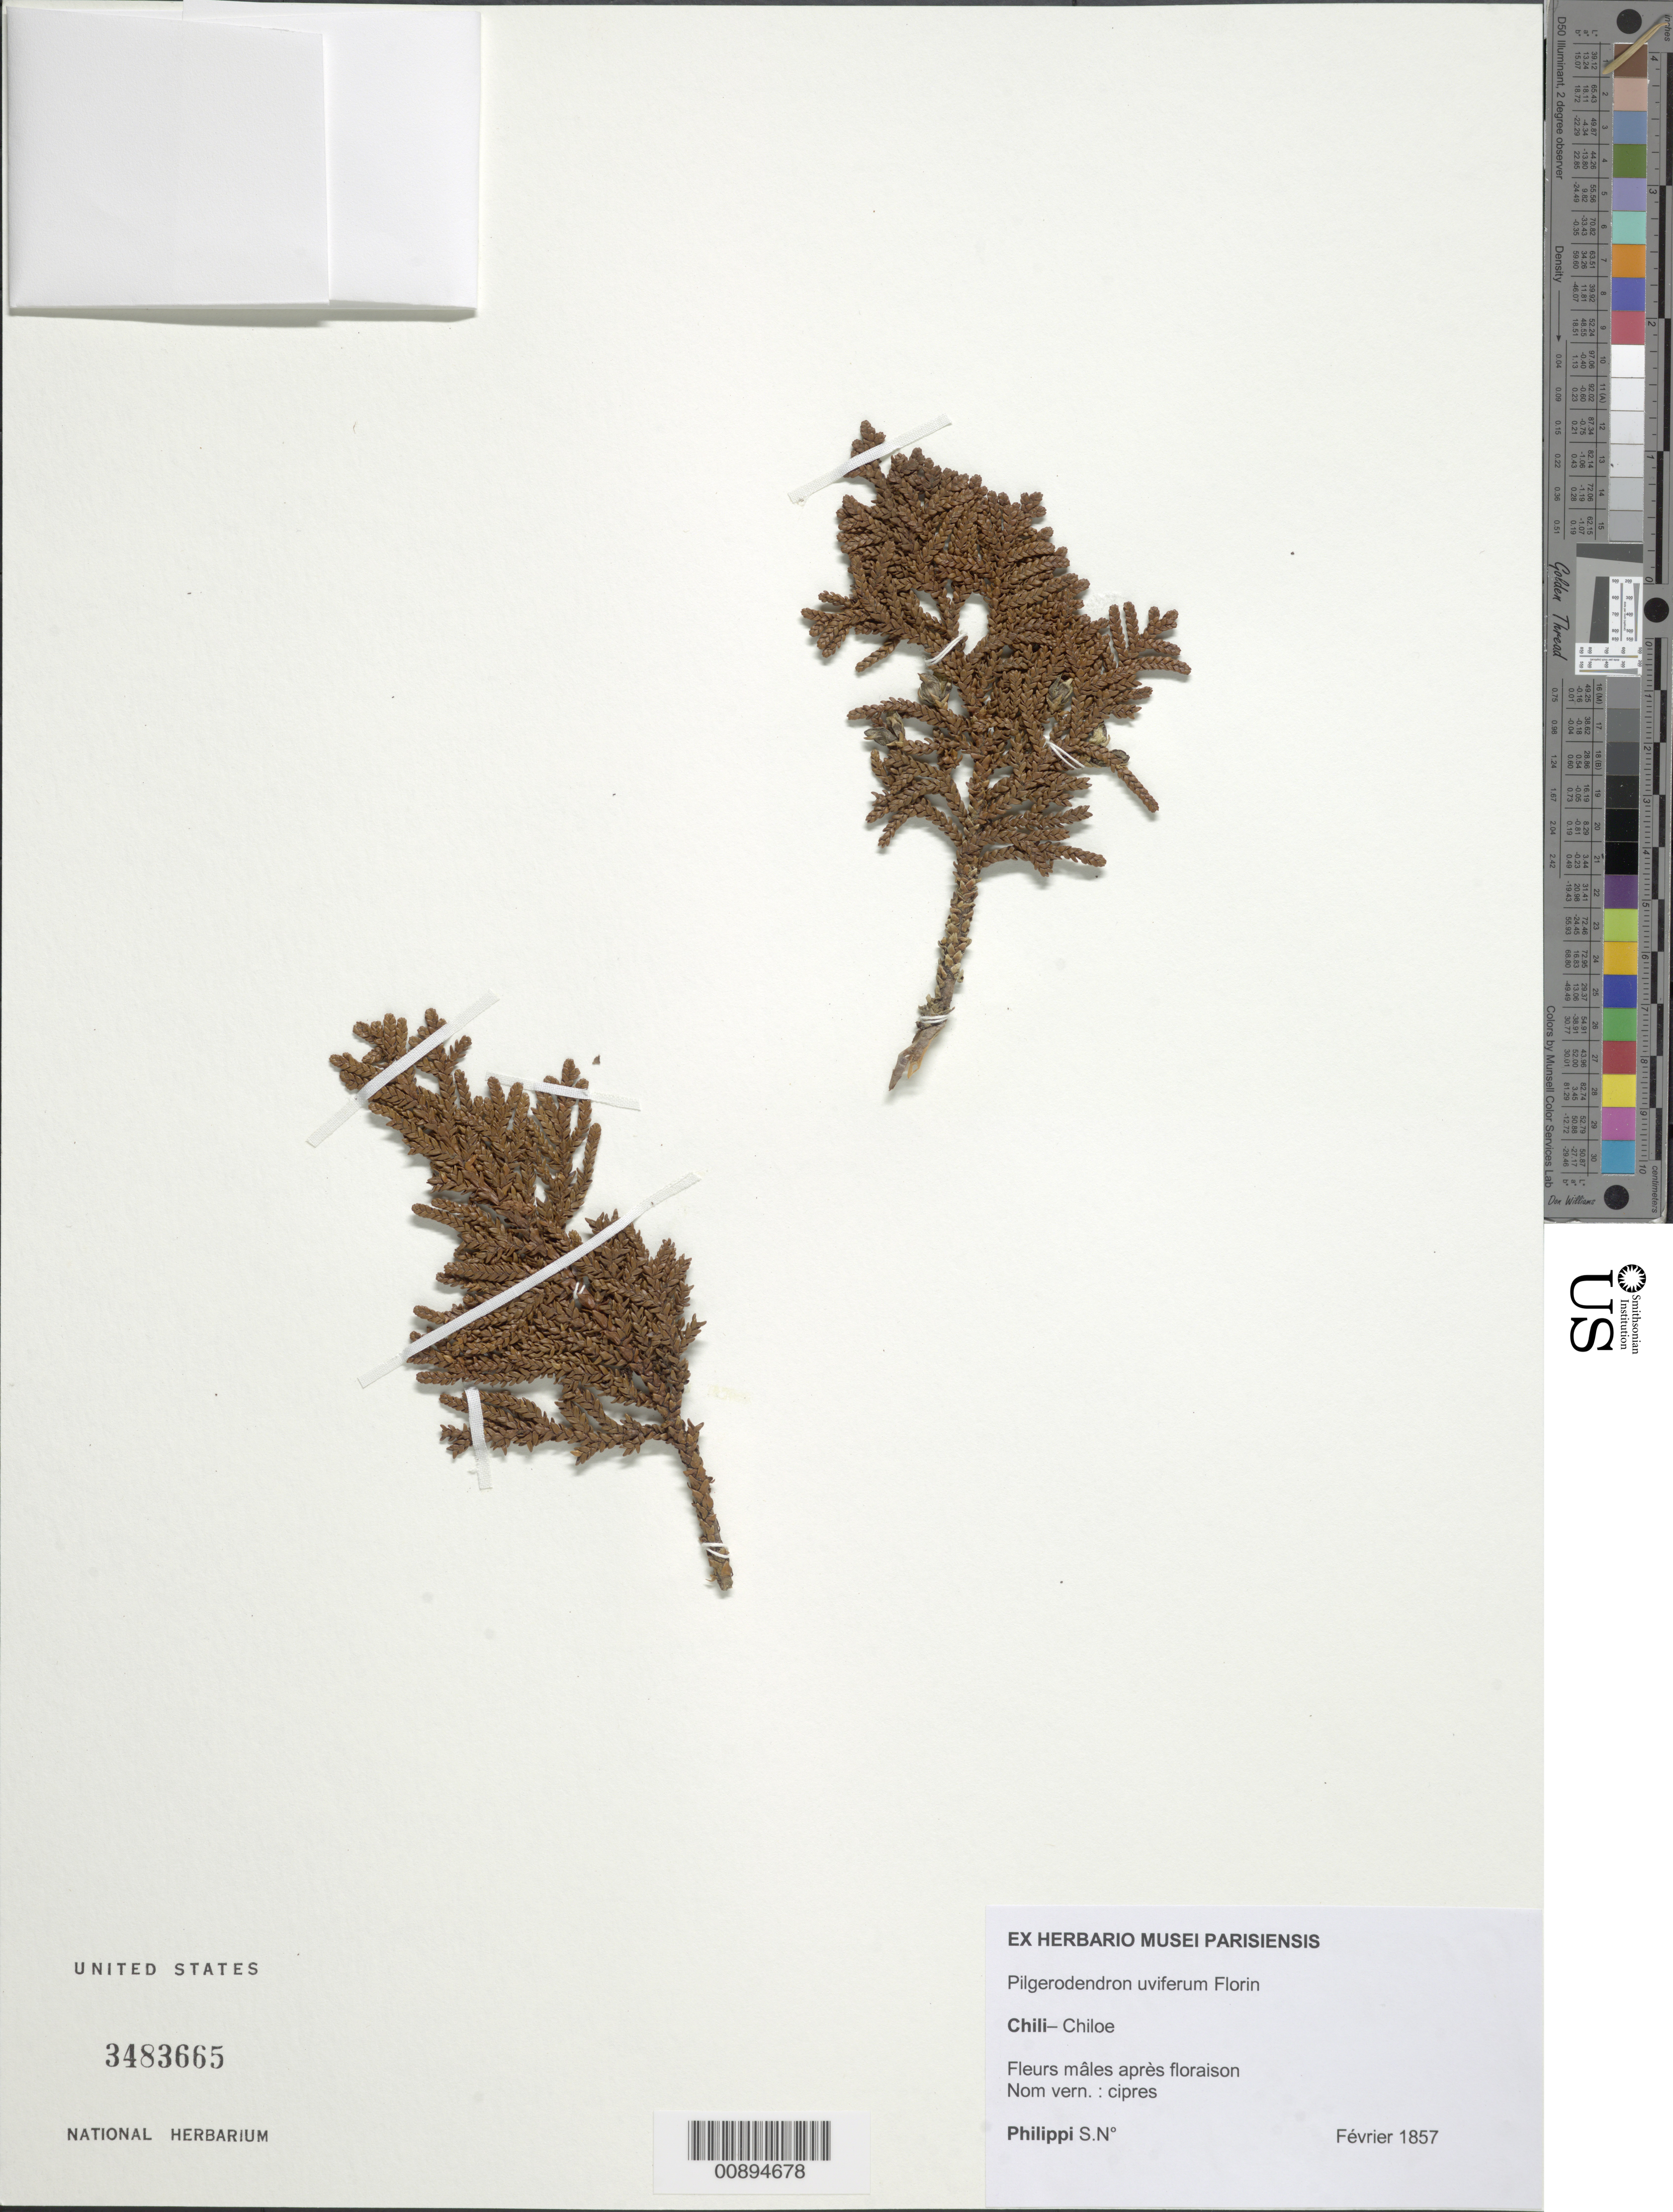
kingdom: Plantae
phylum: Tracheophyta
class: Pinopsida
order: Pinales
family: Cupressaceae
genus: Pilgerodendron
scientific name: Pilgerodendron uviferum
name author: Florin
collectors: R. A. Philippi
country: Chile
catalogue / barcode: US 3483665